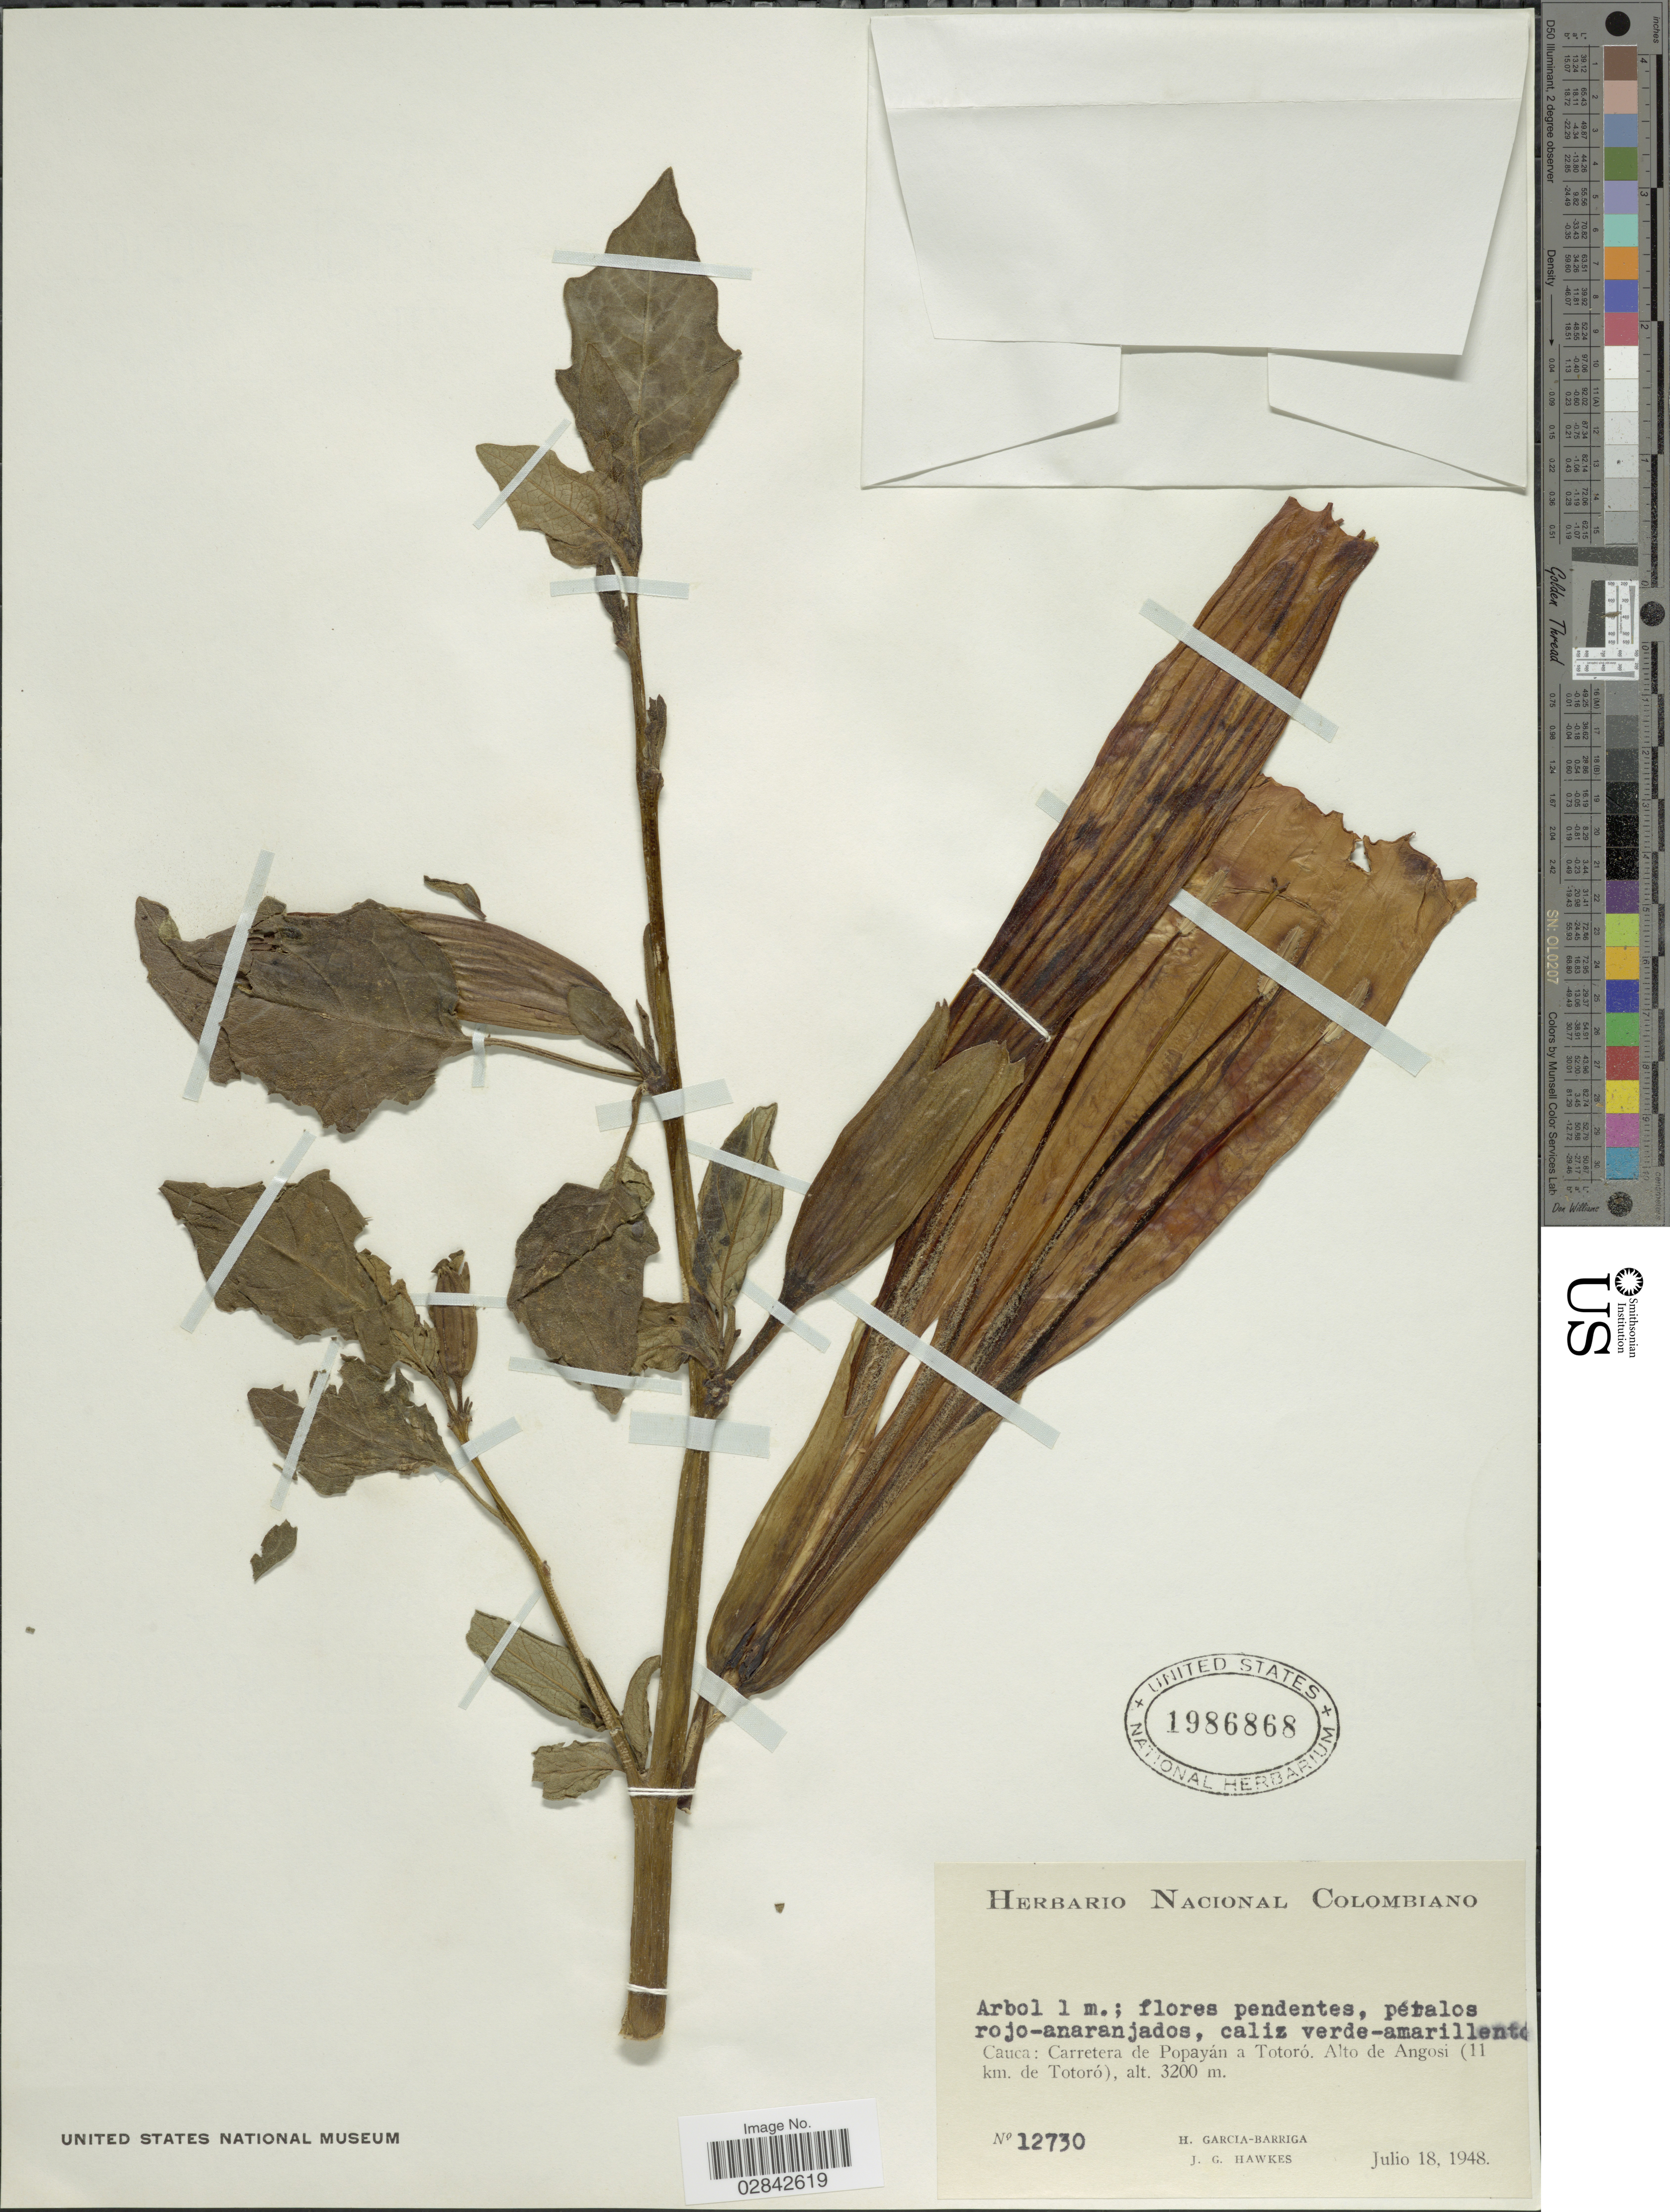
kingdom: Plantae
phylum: Tracheophyta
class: Magnoliopsida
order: Solanales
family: Solanaceae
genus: Brugmansia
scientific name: Brugmansia vulcanicola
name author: (A.S. Barclay) R.E. Schult.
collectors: H. García Barriga & J. Hawkes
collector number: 12730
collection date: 1948-07-18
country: Colombia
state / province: Cauca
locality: Carretera de Popayán a Totoró. Alto de Angosi (11 km. de Totoró).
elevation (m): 3200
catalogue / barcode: US 1986868